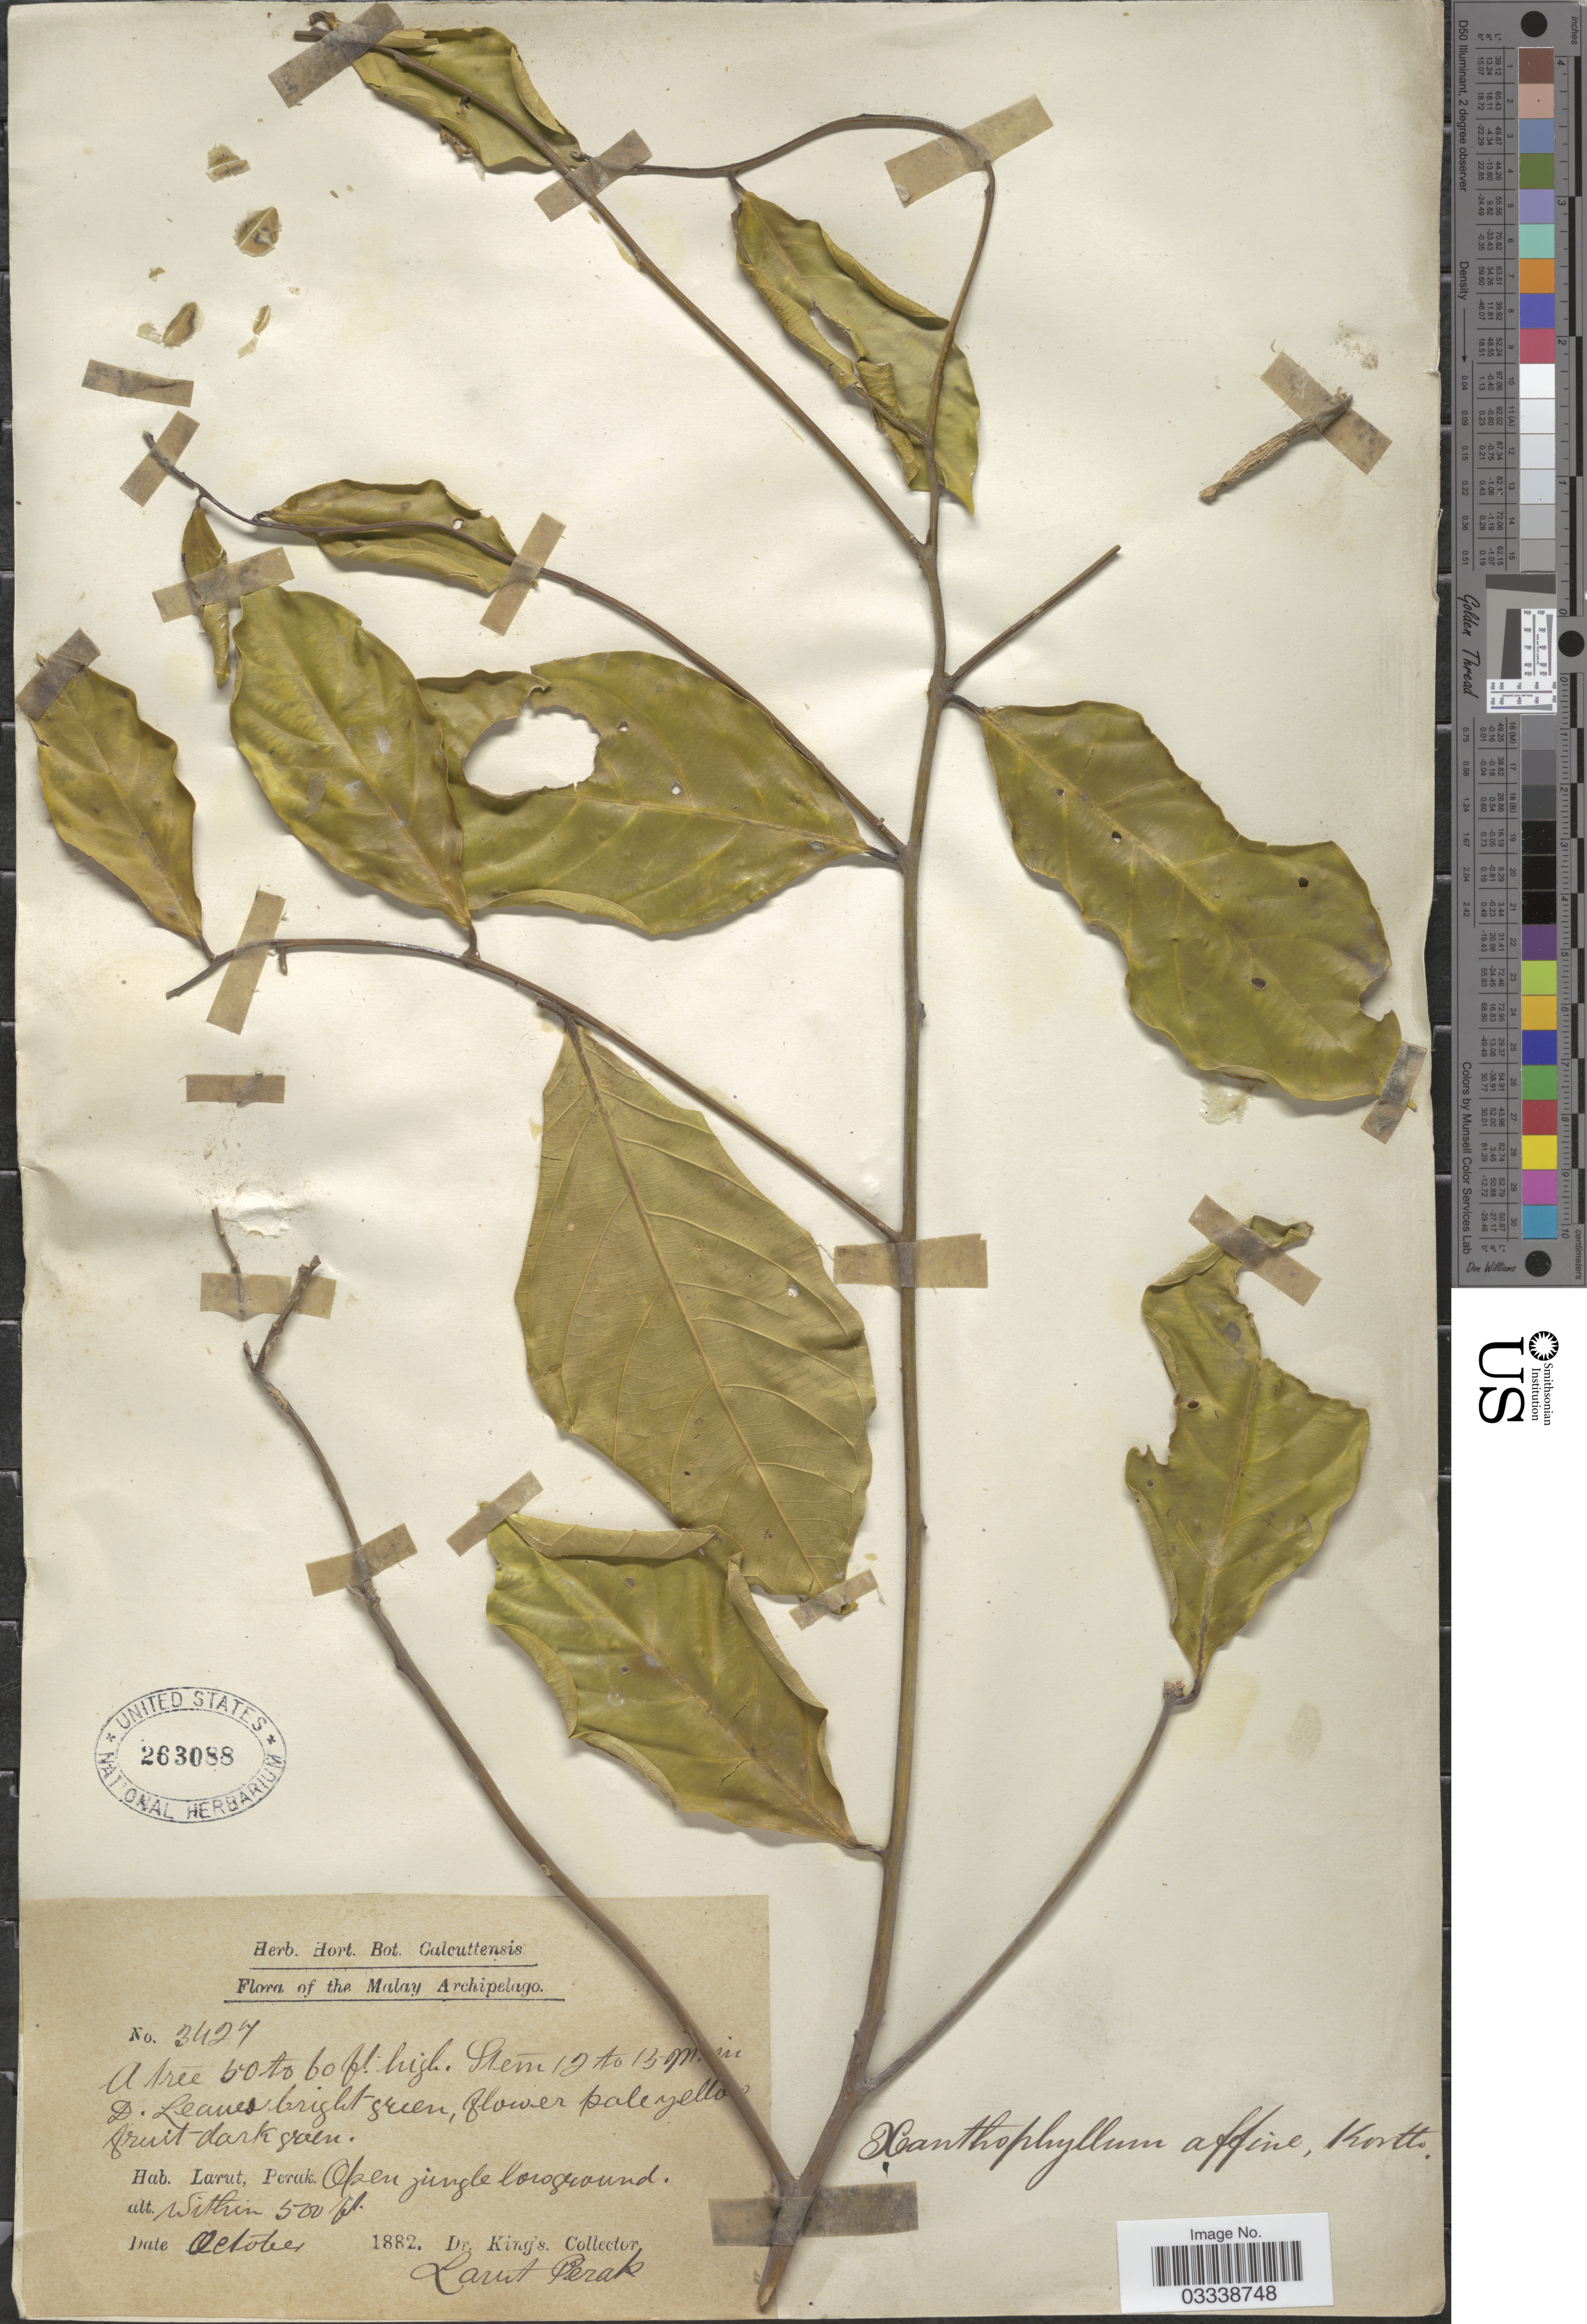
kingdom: Plantae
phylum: Tracheophyta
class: Magnoliopsida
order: Fabales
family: Polygalaceae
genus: Xanthophyllum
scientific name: Xanthophyllum affine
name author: Korth. ex Miq.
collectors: Dr. King's collector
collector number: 3427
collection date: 1882-10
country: Malaysia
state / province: Perak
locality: Malay Archipelao.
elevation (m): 152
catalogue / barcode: US 263088